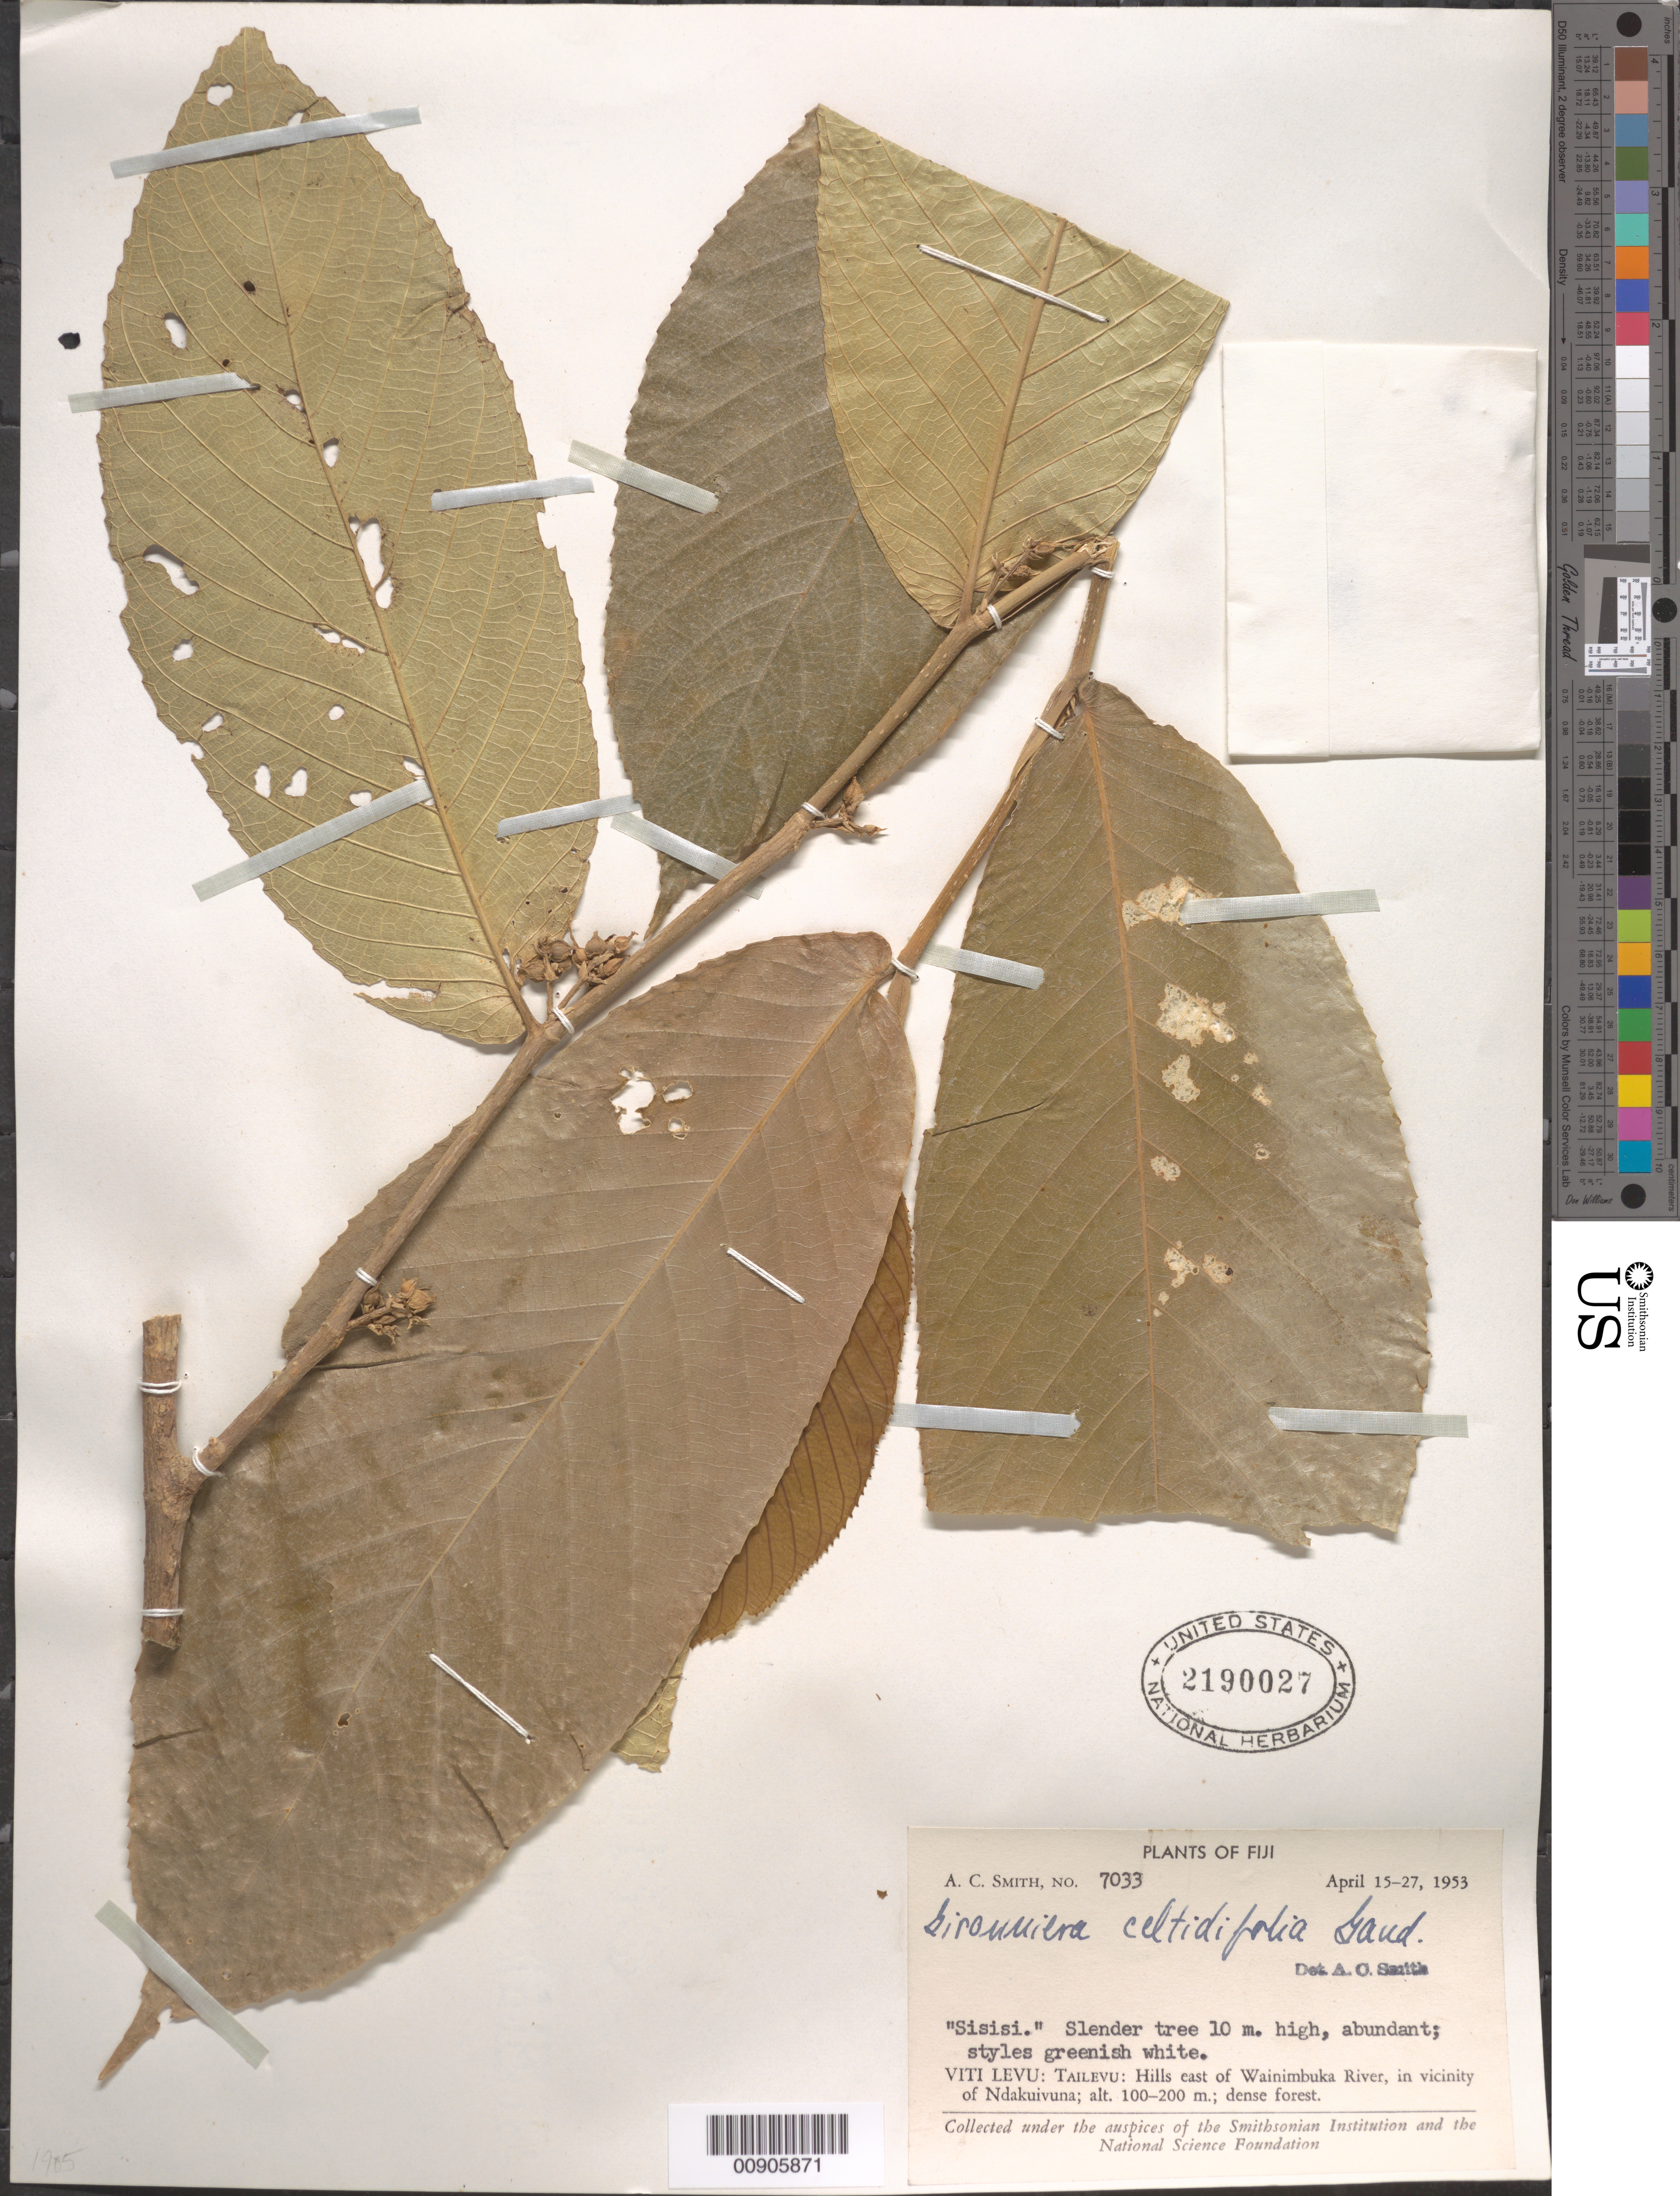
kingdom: Plantae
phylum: Tracheophyta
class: Magnoliopsida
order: Rosales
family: Cannabaceae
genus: Gironniera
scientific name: Gironniera celtidifolia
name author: Gaudich.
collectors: C. A. Smith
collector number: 7033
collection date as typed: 15 Apr 1953 to 27 Apr 1953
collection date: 1953-04-15/1953-04-27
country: Fiji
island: Viti Levu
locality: Tailvevu, hills E of Wainimbuka River, in vicinity of Ndakuivuna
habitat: dense forest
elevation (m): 100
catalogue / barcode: US 2190027